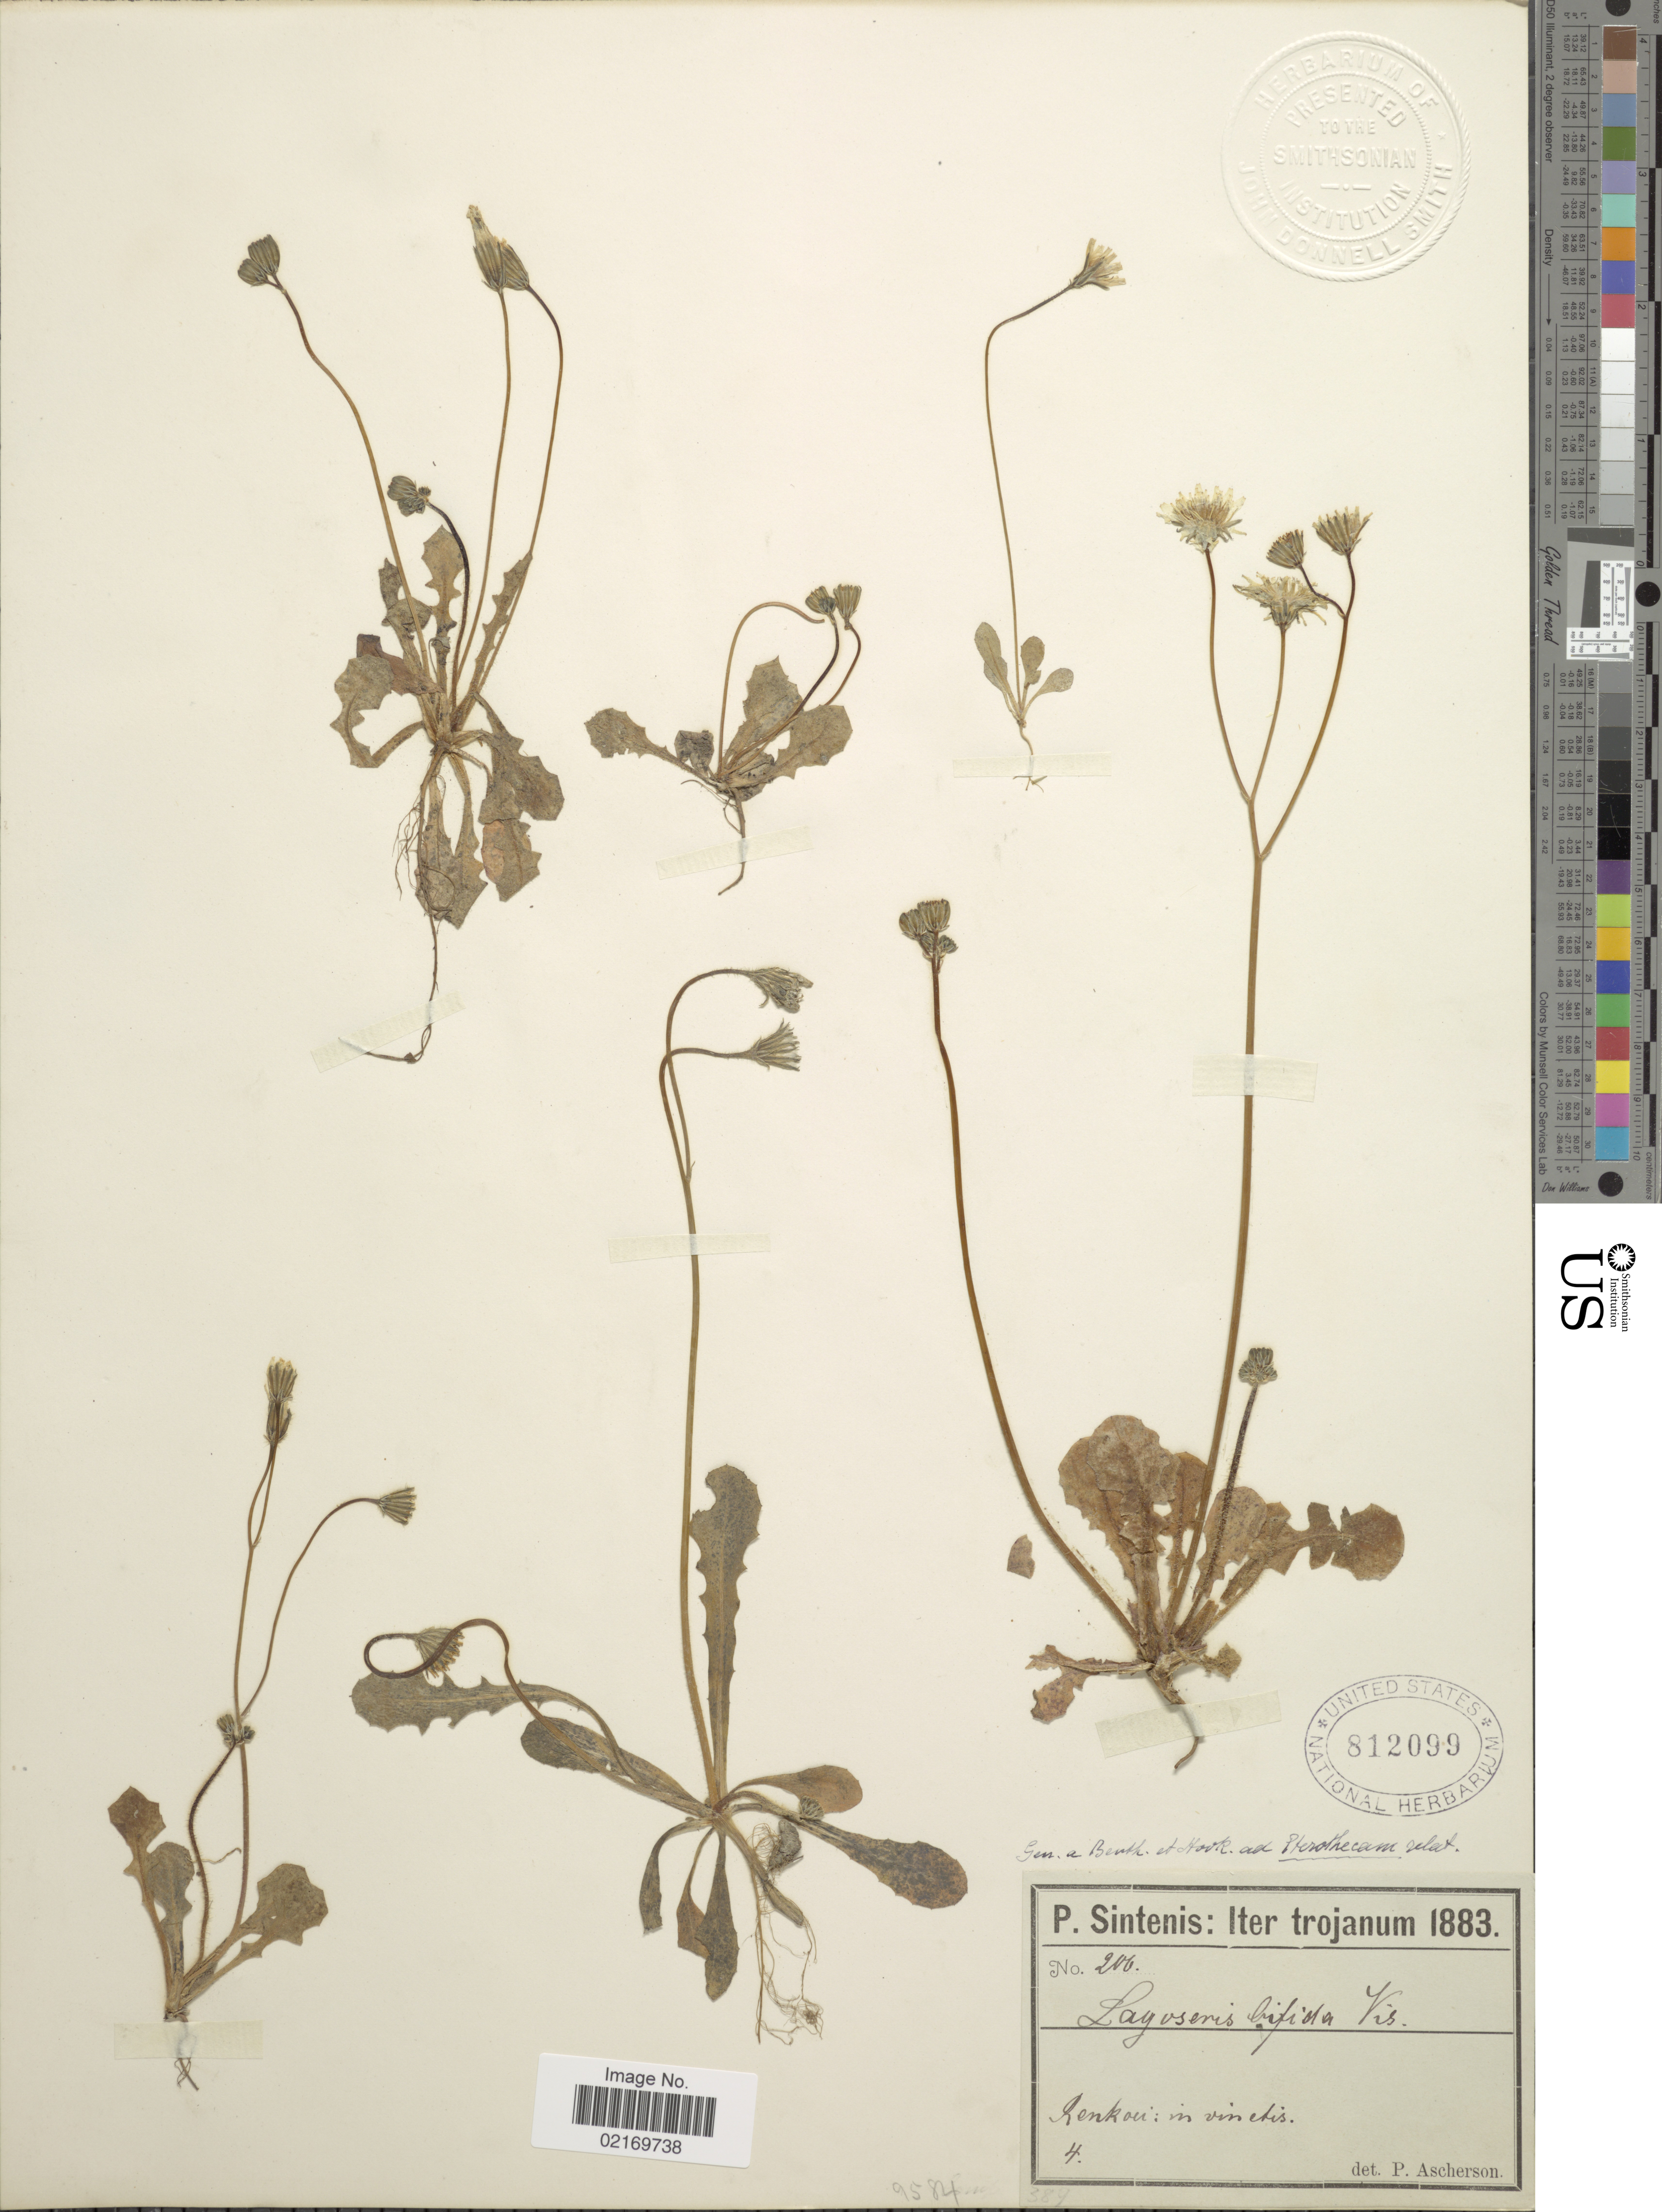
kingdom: Plantae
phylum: Tracheophyta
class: Magnoliopsida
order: Asterales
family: Asteraceae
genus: Crepis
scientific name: Crepis sp.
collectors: P. Sintenis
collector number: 206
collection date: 1883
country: Turkey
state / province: Canakkale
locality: Trojanum, Renkoei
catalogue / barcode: US 812099